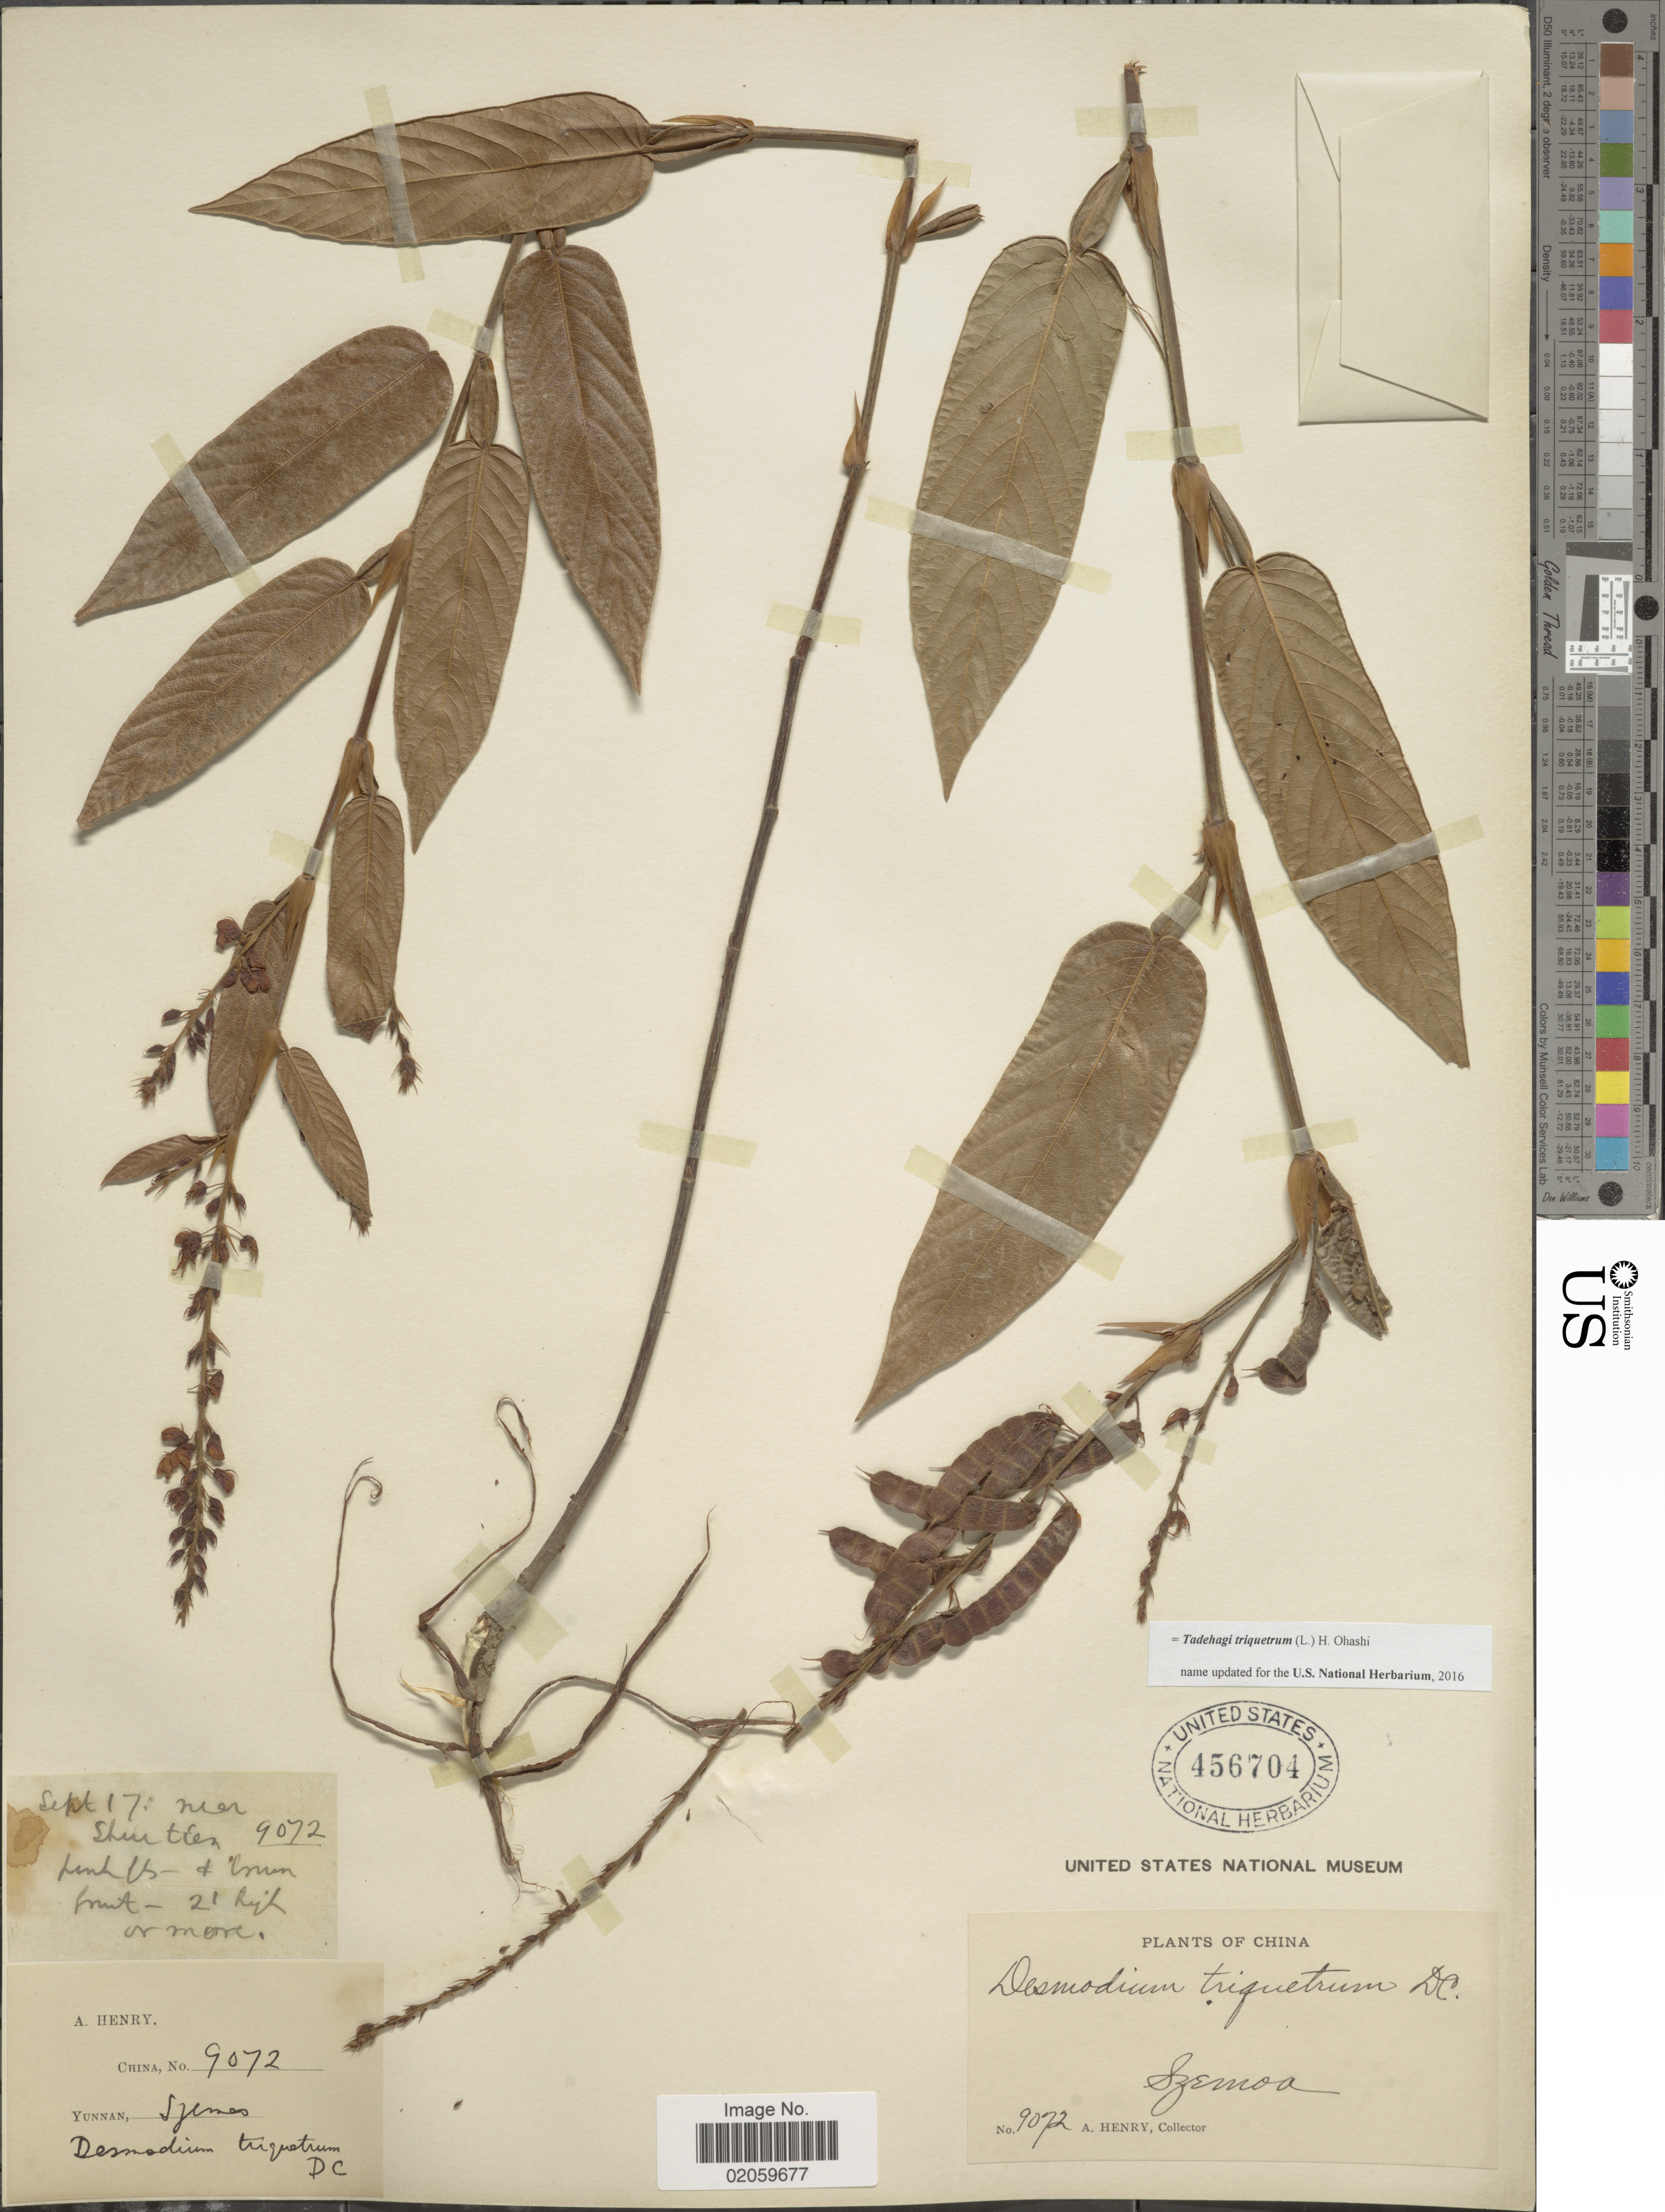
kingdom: Plantae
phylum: Tracheophyta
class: Magnoliopsida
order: Fabales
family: Fabaceae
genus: Tadehagi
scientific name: Tadehagi triquetrum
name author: (L.) H. Ohashi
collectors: A. Henry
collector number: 9072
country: China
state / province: Yunnan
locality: Szemoa, near Shur tien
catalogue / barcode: US 456704